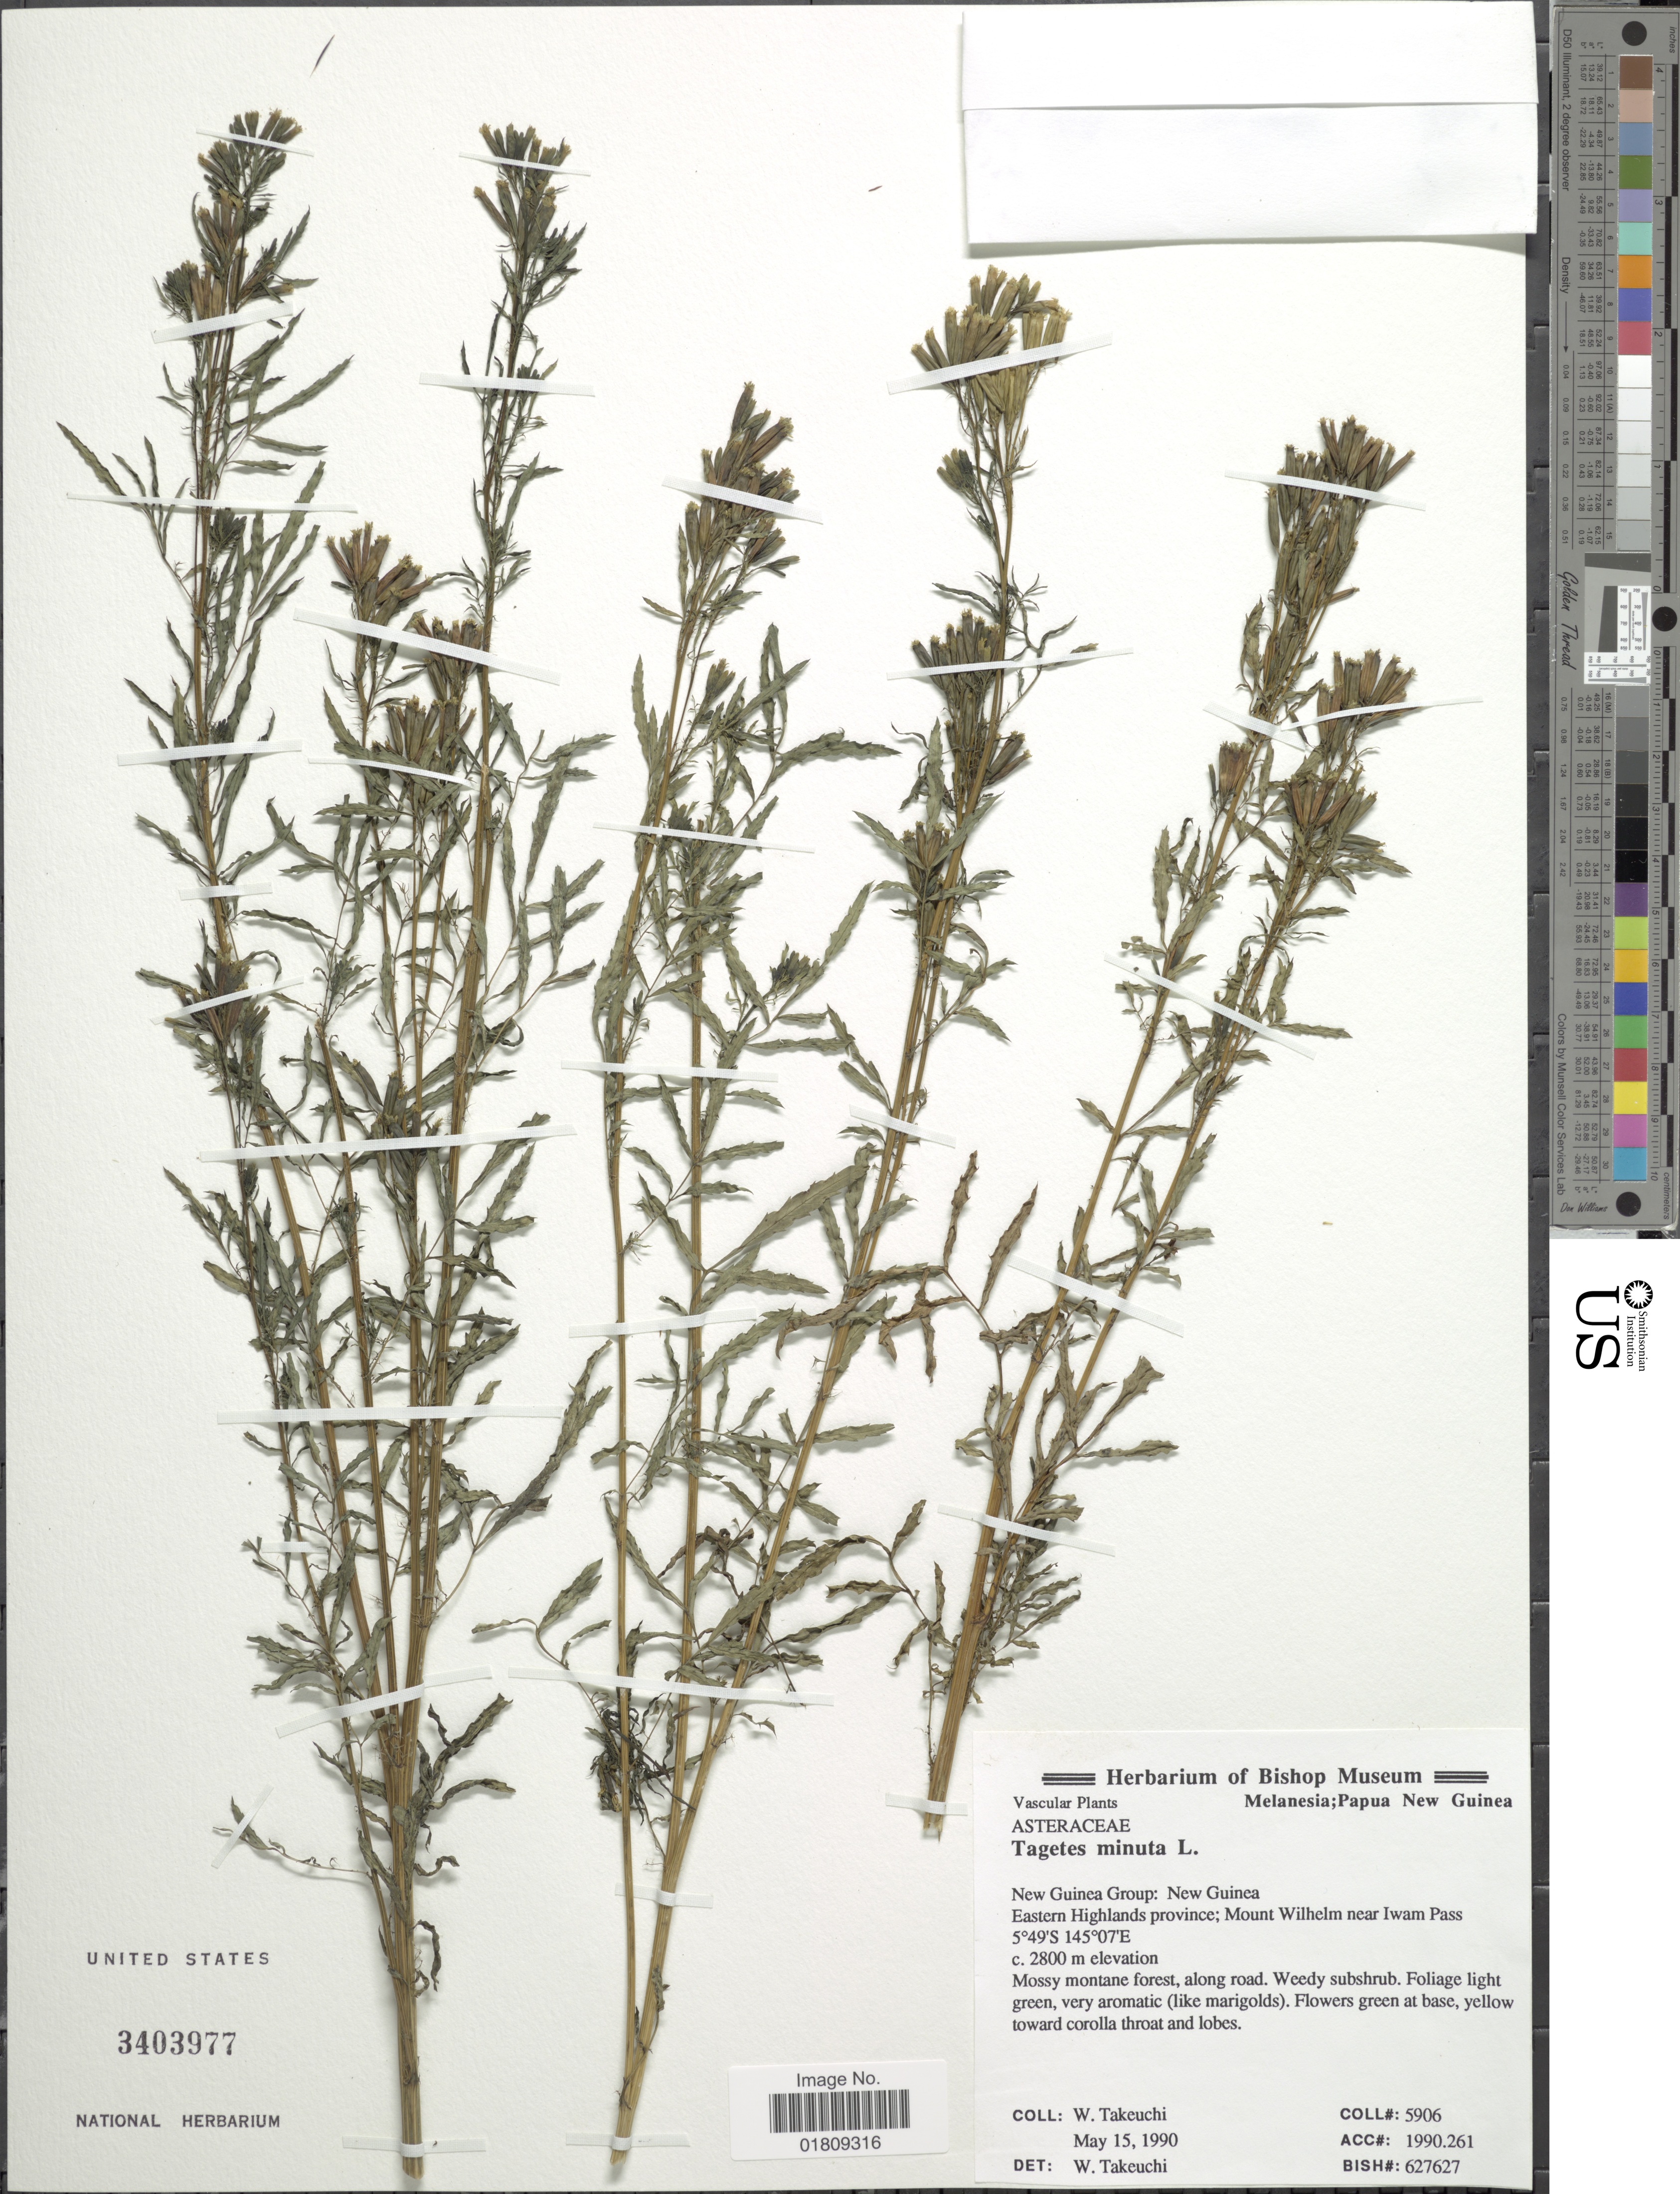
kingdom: Plantae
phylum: Tracheophyta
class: Magnoliopsida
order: Asterales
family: Asteraceae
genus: Tagetes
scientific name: Tagetes minuta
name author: L.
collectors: W. Takeuchi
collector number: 5906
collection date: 1990-05-15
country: Papua New Guinea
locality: Melanesia, New Guinea Group, new Guinea, Eastern Highlands Province, Mount Wilhelm near Iwam Pass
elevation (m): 2800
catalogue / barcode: US 3403977